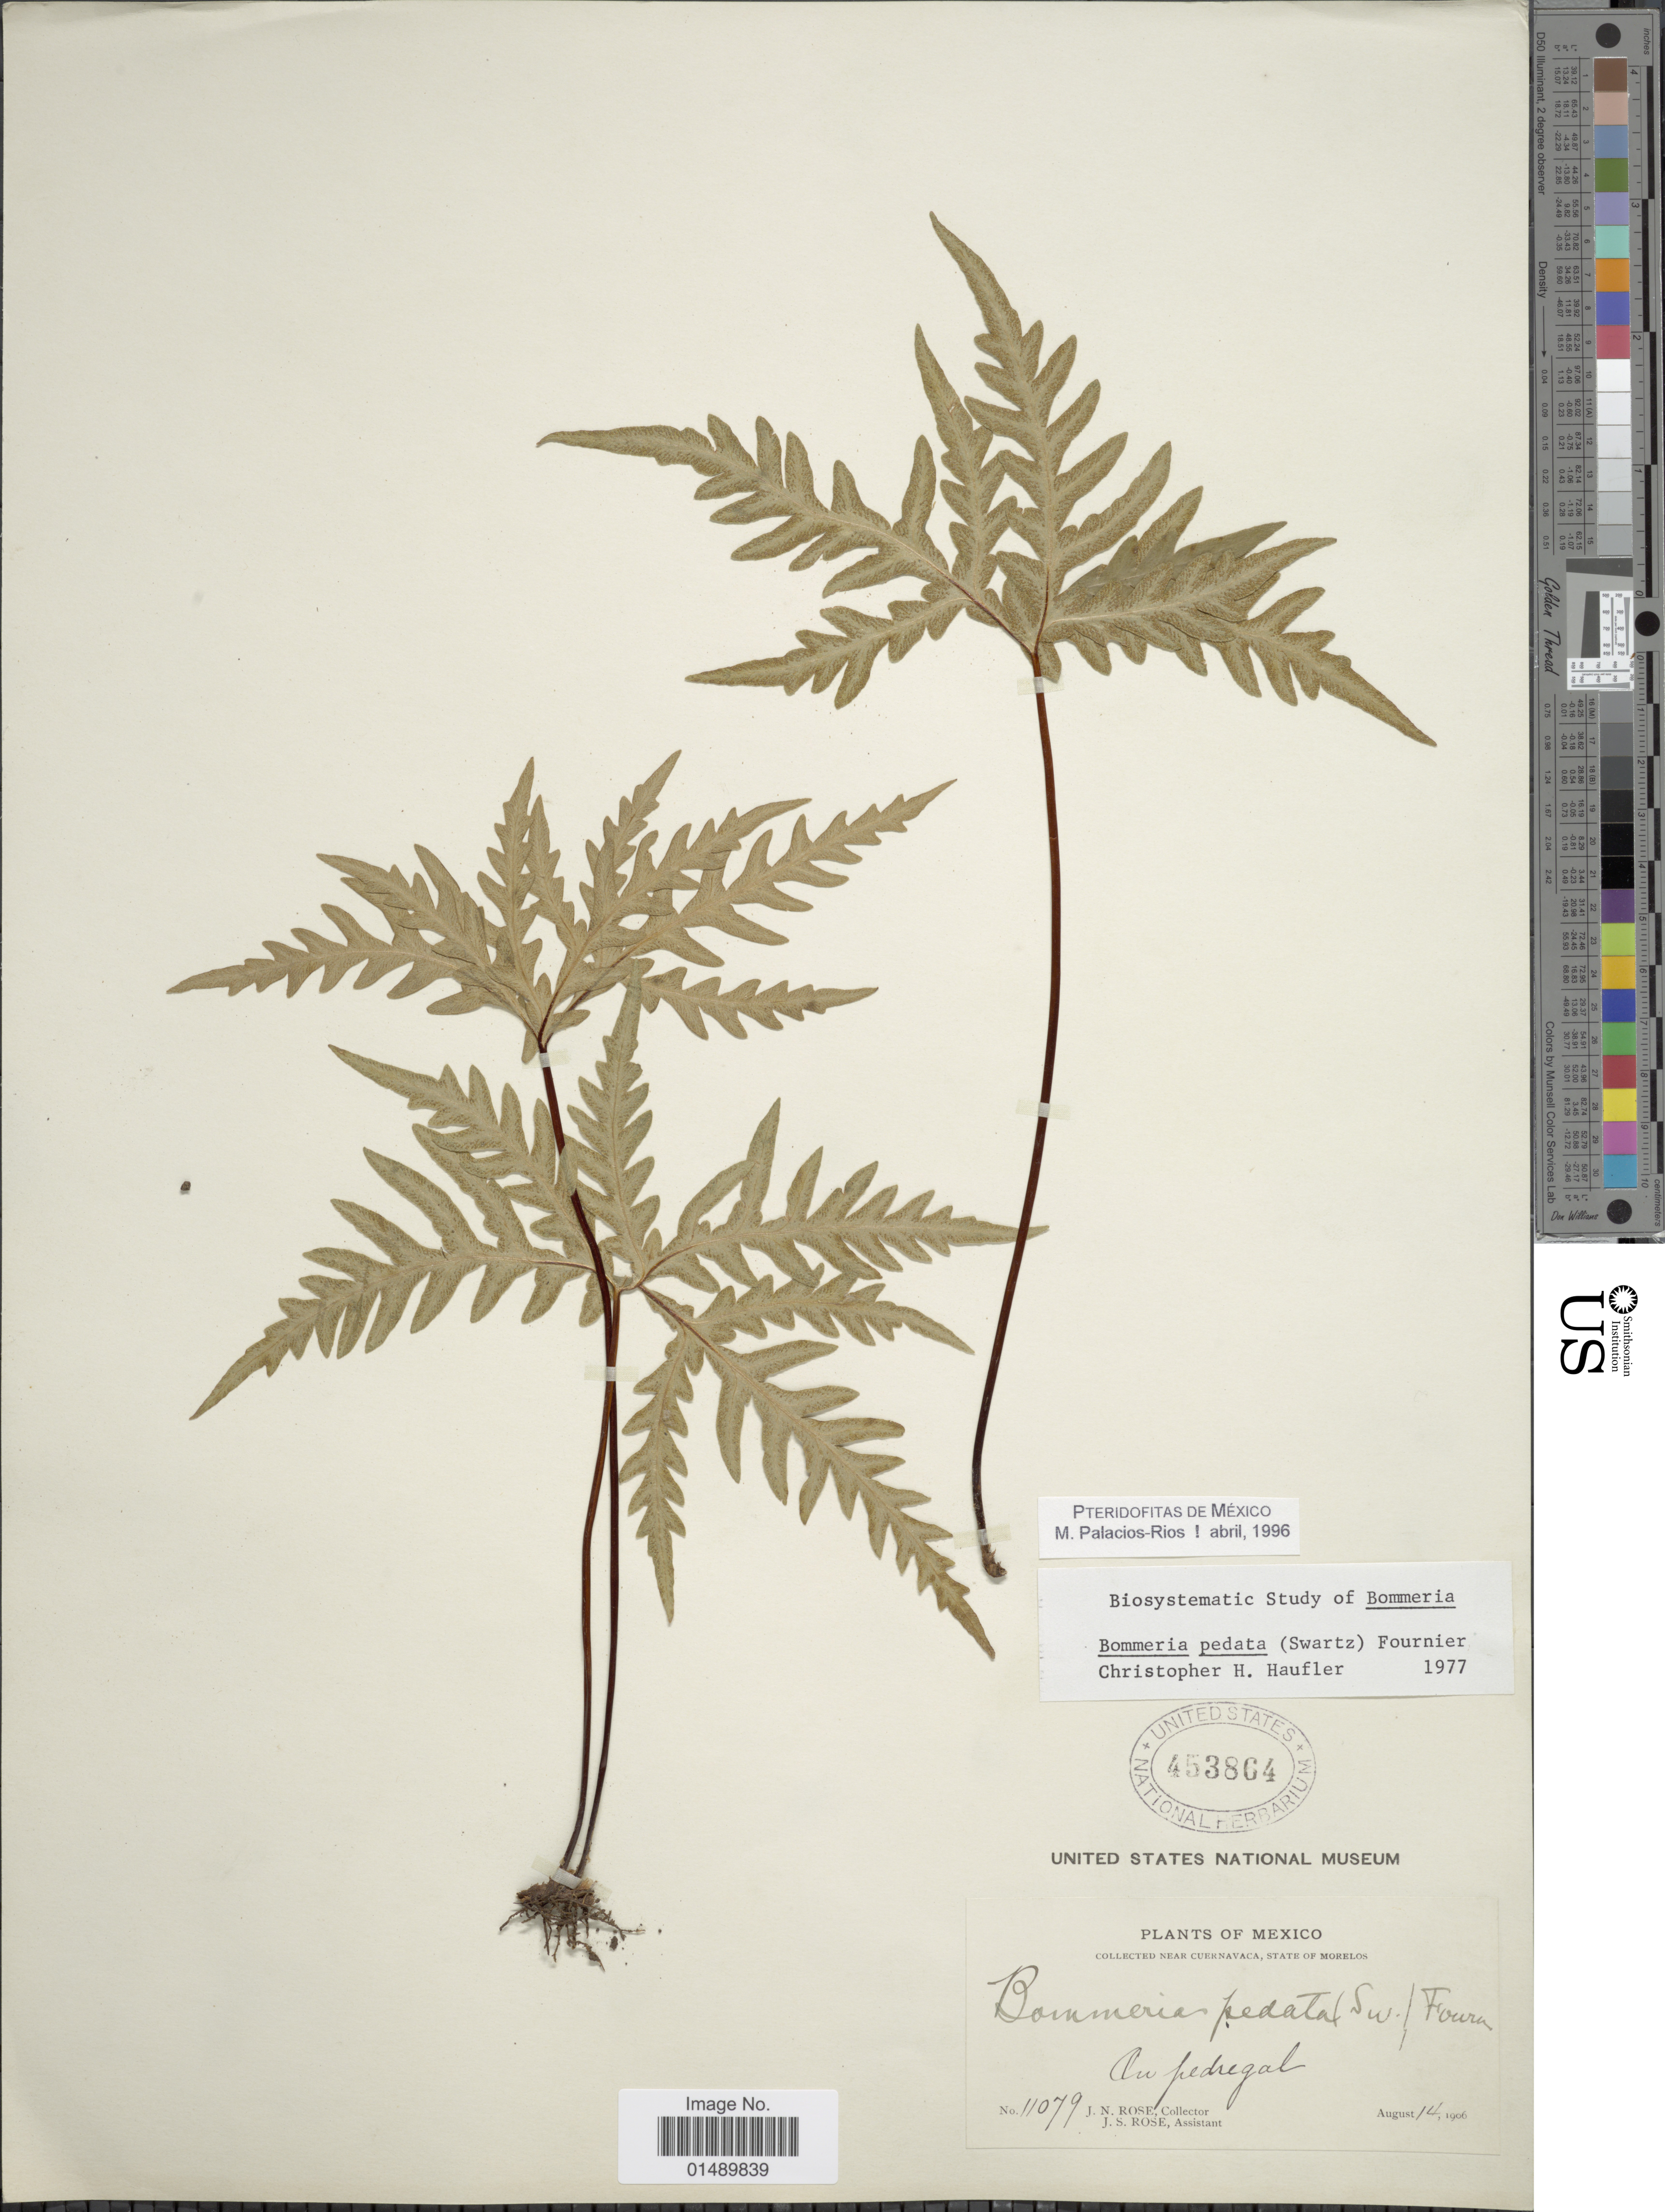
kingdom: Plantae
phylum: Tracheophyta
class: Polypodiopsida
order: Polypodiales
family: Pteridaceae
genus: Bommeria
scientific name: Bommeria pedata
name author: (Sw.) E. Fourn.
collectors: J. N. Rose & J. S. Rose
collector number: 11079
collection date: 1906-08-14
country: Mexico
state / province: Morelos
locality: Mexico, near Cuernavaca, au fredregal.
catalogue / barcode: US 453864